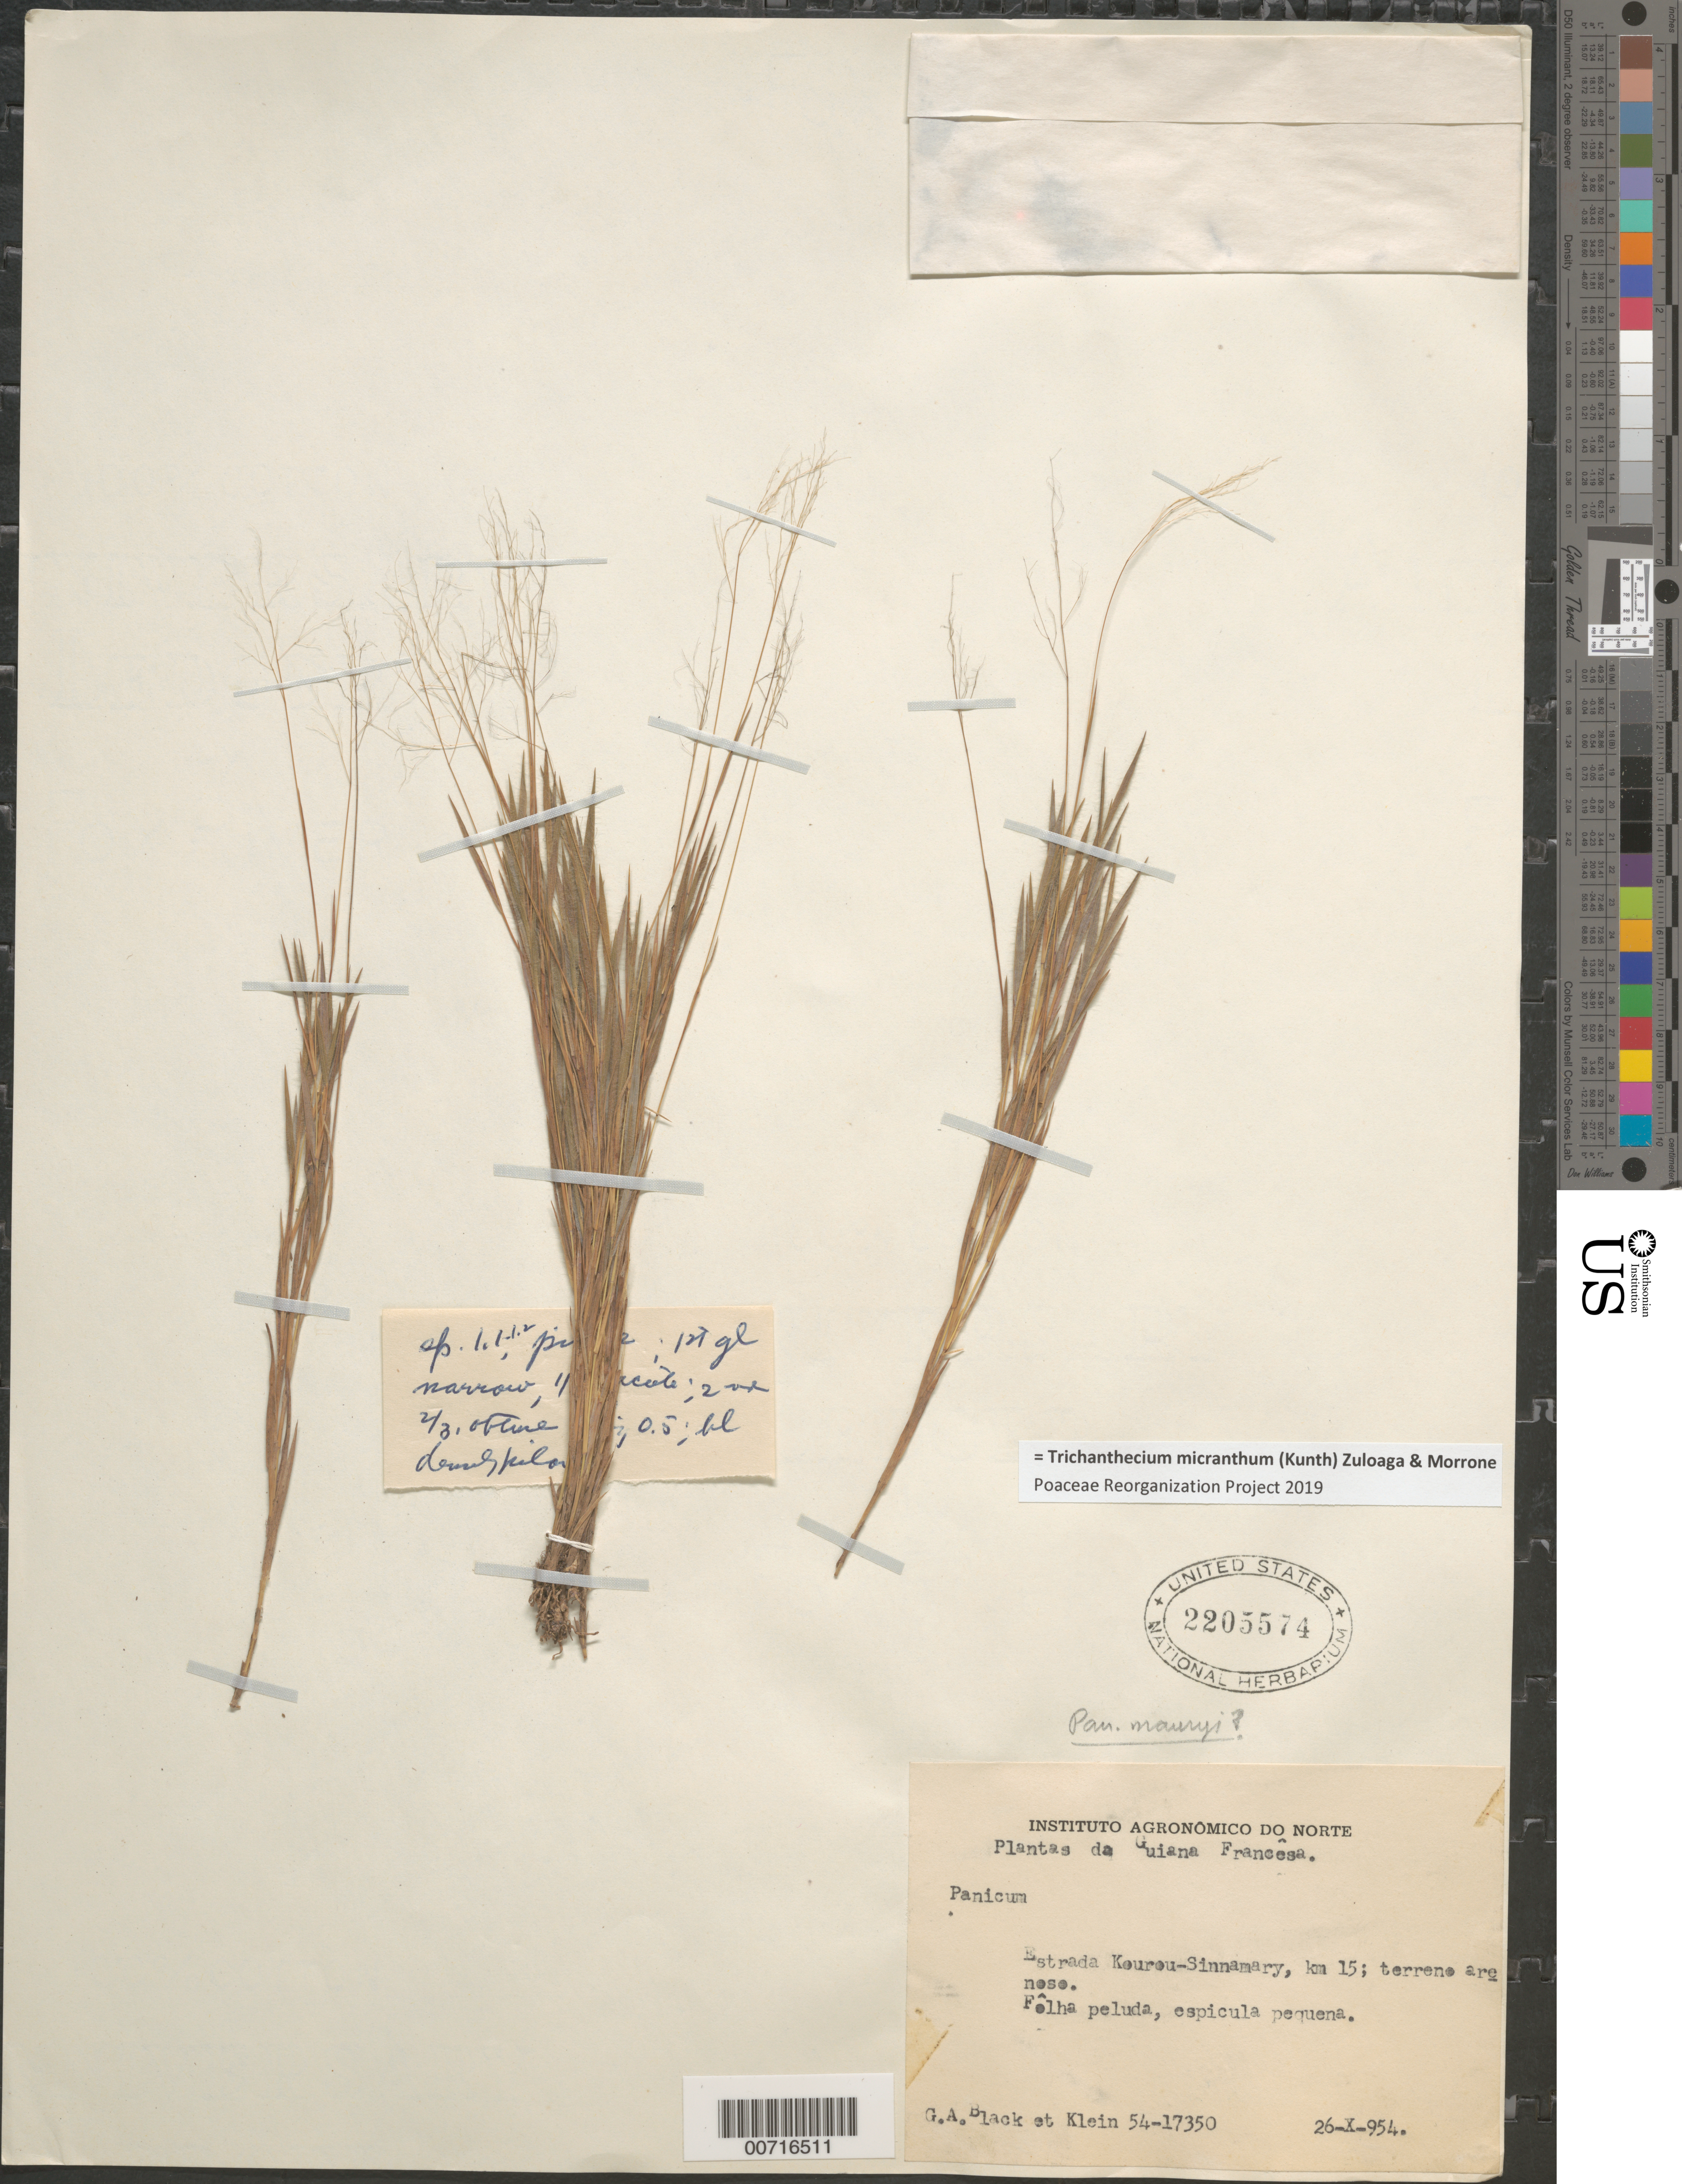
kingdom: Plantae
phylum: Tracheophyta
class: Liliopsida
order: Poales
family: Poaceae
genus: Trichanthecium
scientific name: Trichanthecium micranthum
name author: (Kunth) Zuloaga & Morrone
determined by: Poaceae Reorganization Project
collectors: G. A. Black & Klein, --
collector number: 54 17350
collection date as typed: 26-Oct-54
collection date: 1954-10-26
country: French Guiana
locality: Estrada Kourou-Sinnamary, km 15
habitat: Terrene arenese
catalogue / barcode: US 2205574